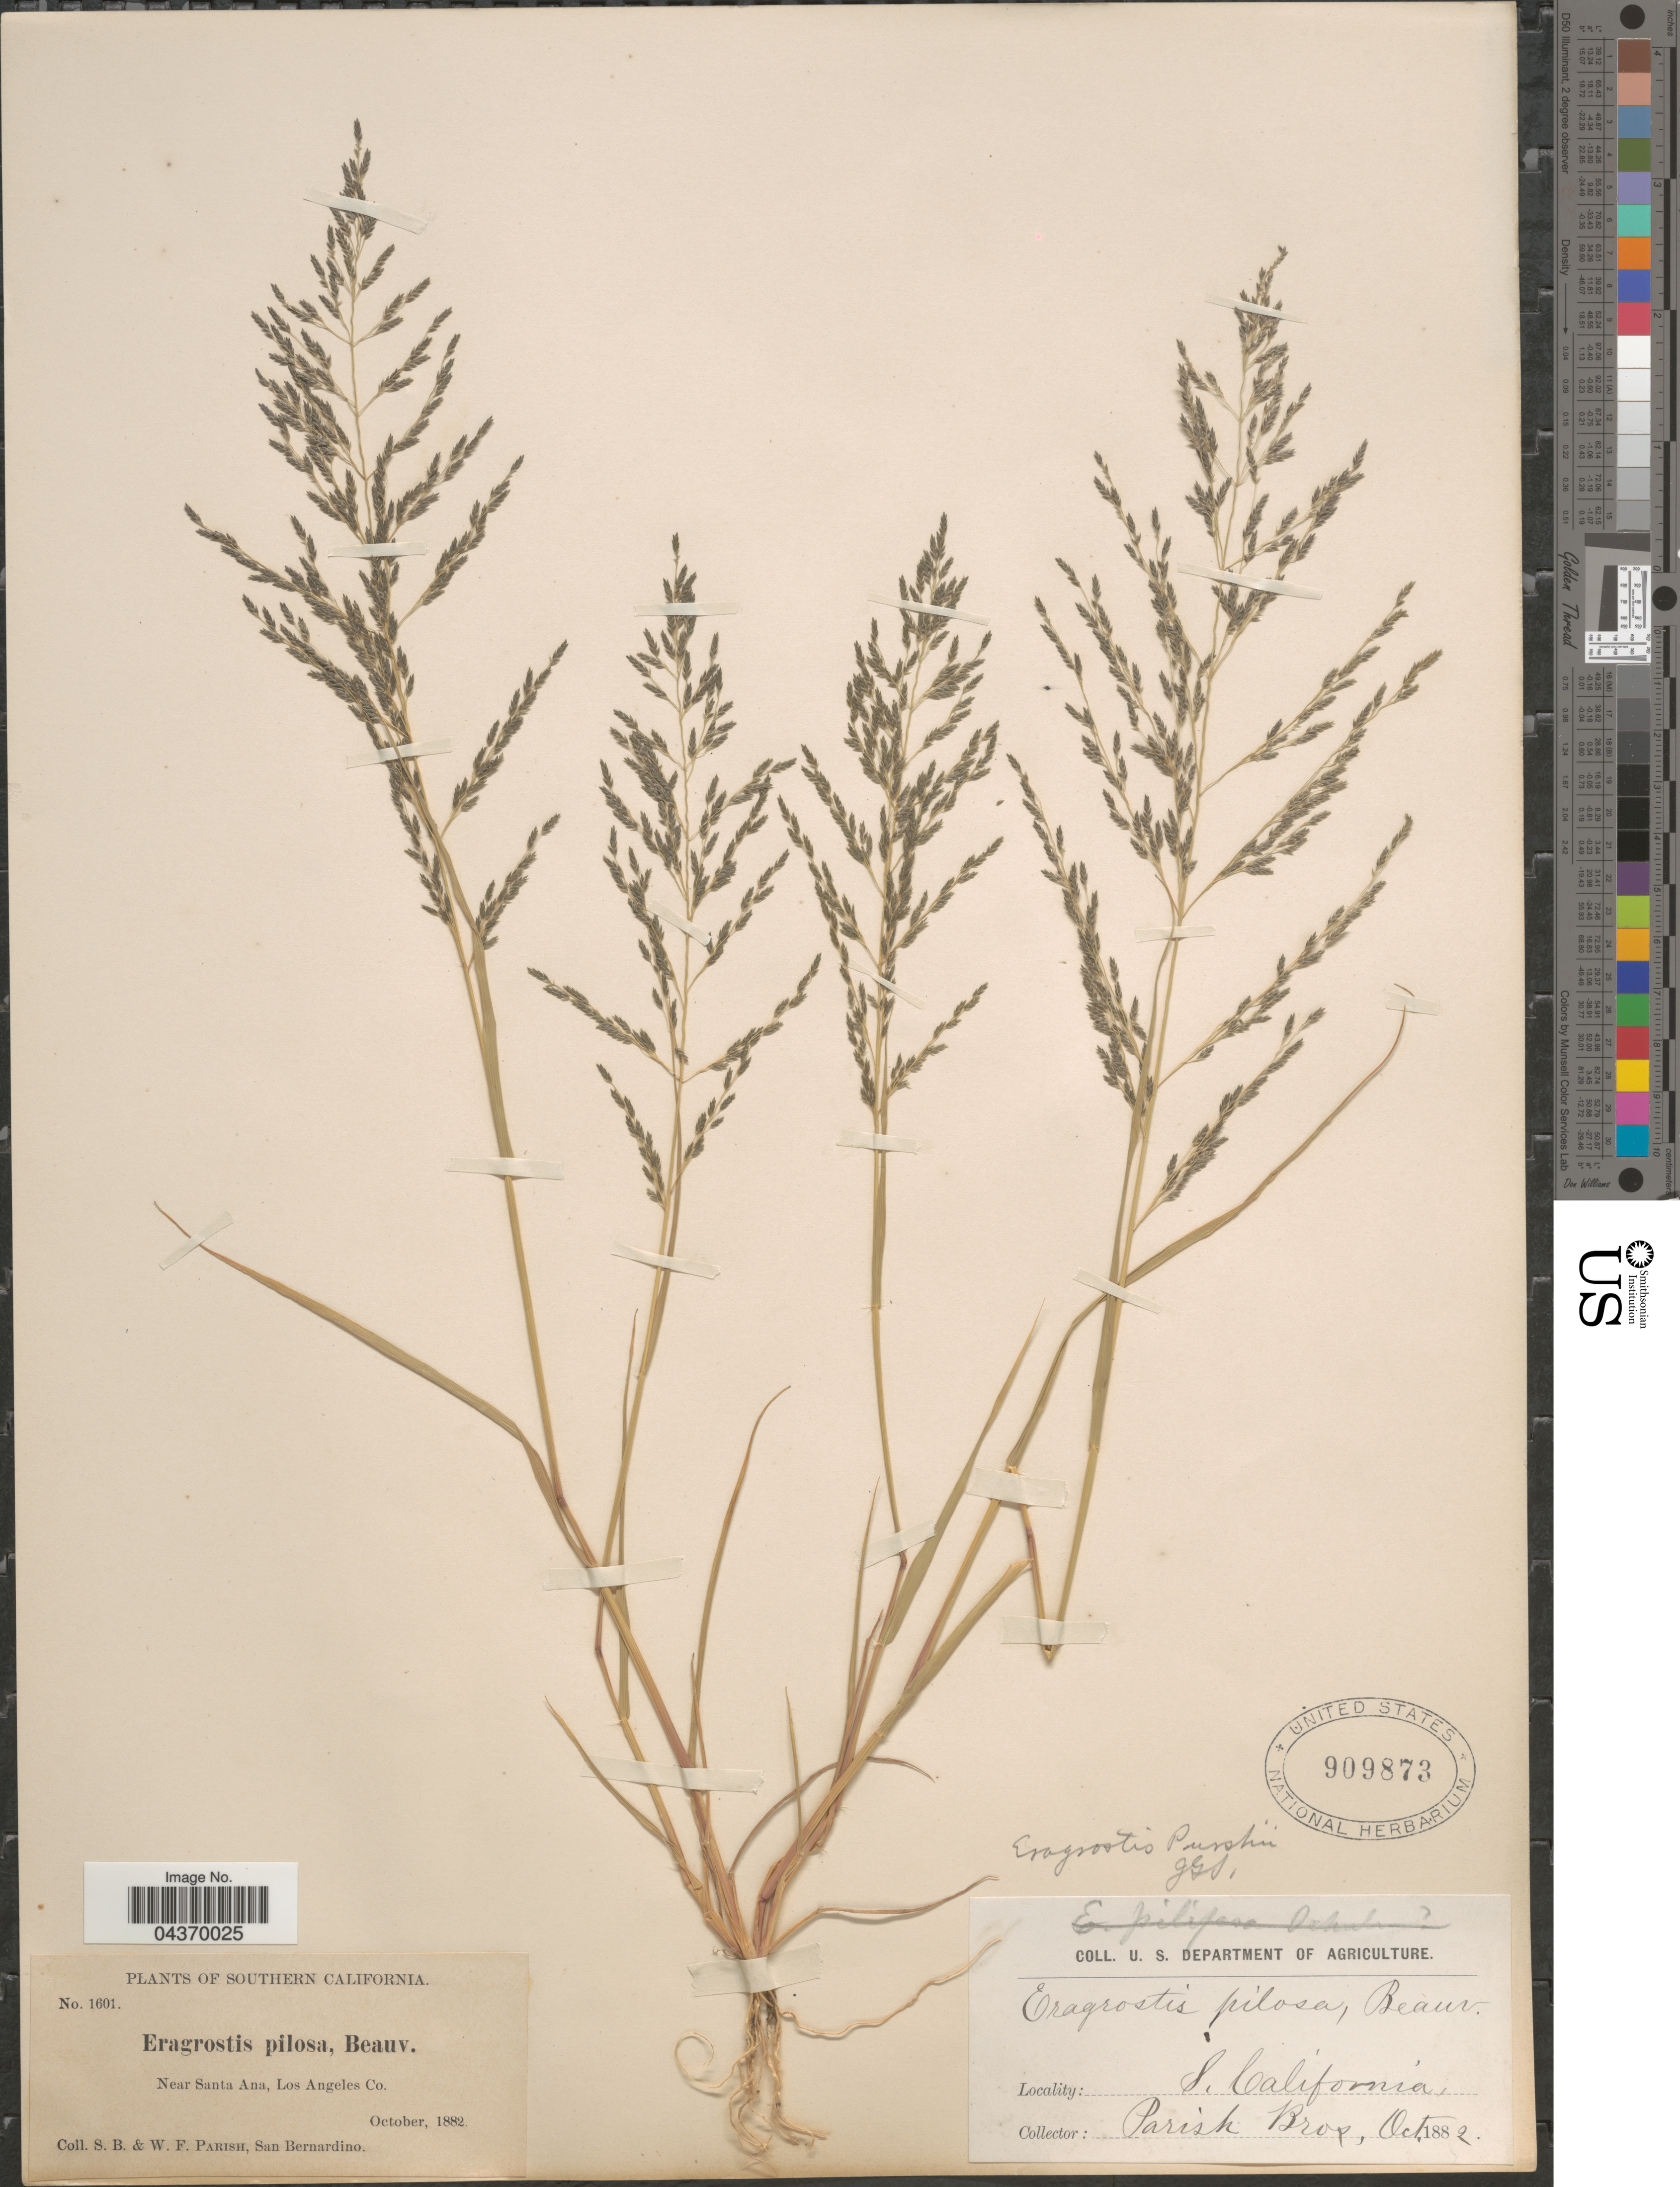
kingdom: Plantae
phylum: Tracheophyta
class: Liliopsida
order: Poales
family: Poaceae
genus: Eragrostis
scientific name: Eragrostis pectinacea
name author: (Michx.) Nees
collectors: S. B. Parish & W. F. Parish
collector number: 1601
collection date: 1882-10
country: United States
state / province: California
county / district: Los Angeles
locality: Southern California. Near Santa Ana, Los Angeles Co.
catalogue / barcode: US 909873